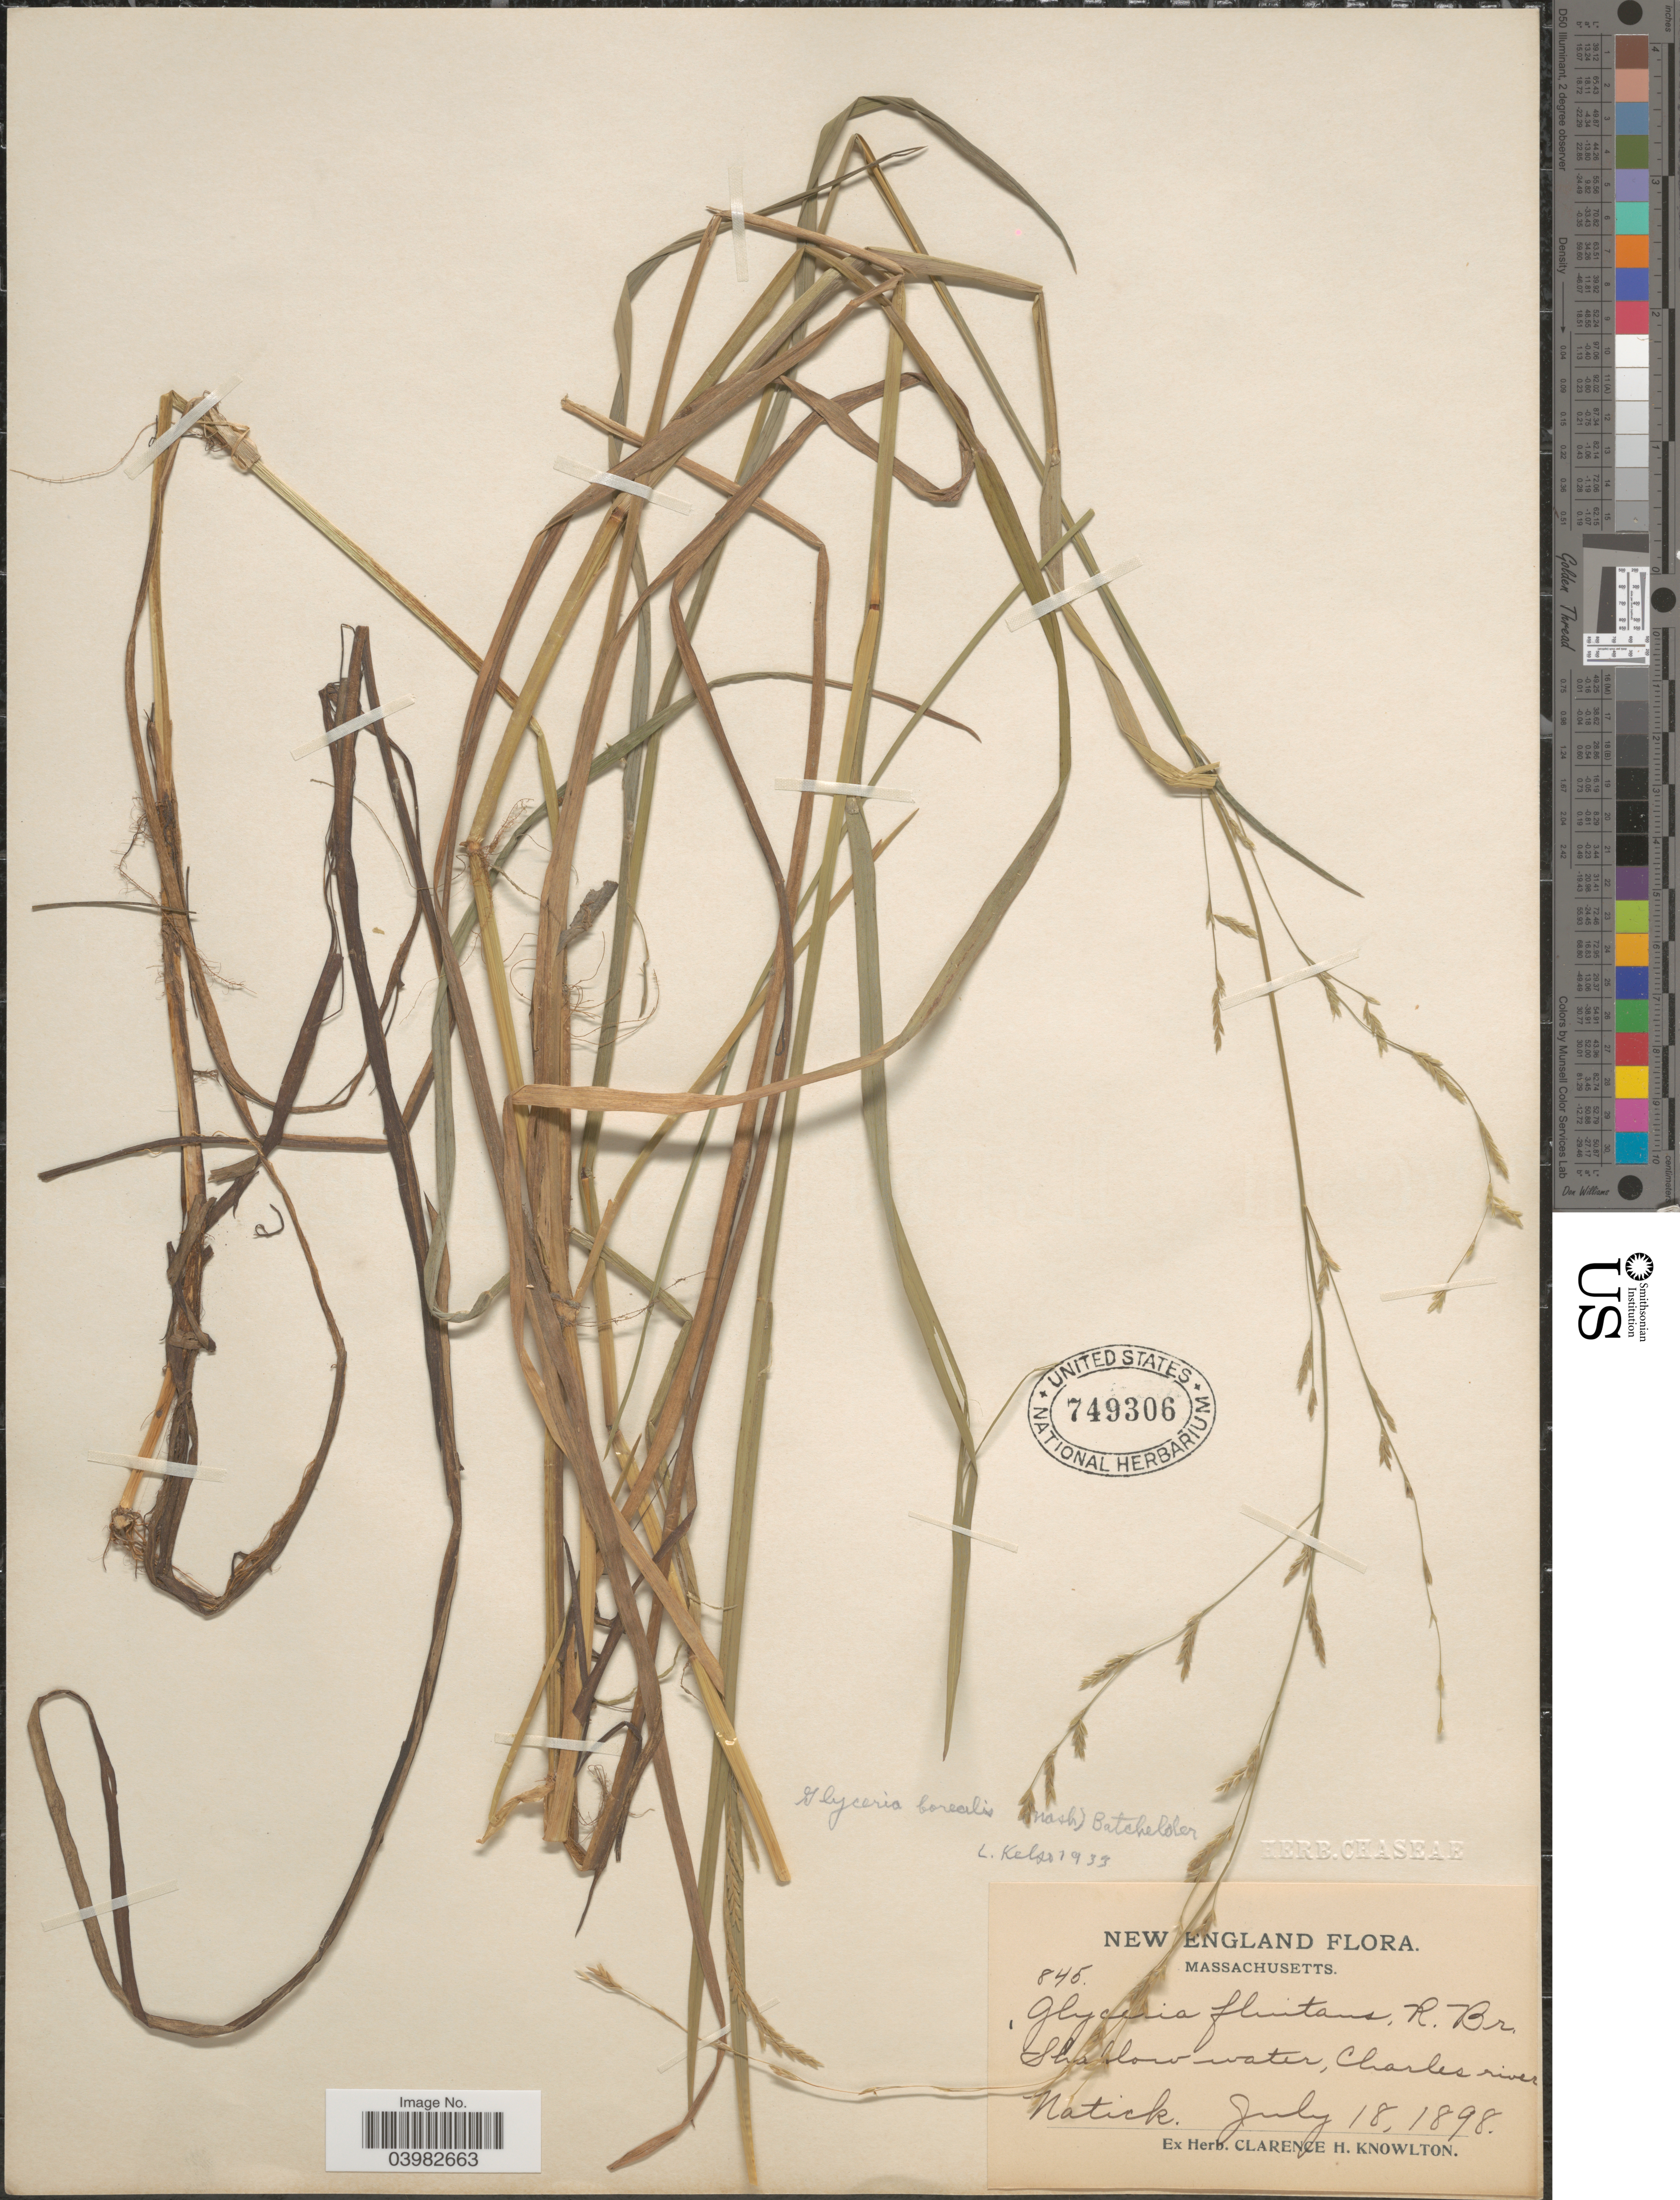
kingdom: Plantae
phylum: Tracheophyta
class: Liliopsida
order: Poales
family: Poaceae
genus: Glyceria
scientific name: Glyceria borealis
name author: (Nash) Batchelder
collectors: C. H. Knowlton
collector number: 845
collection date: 1898-07-18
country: United States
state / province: Massachusetts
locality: New England. Shallow water, Charles river. Natick.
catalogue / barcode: US 749306